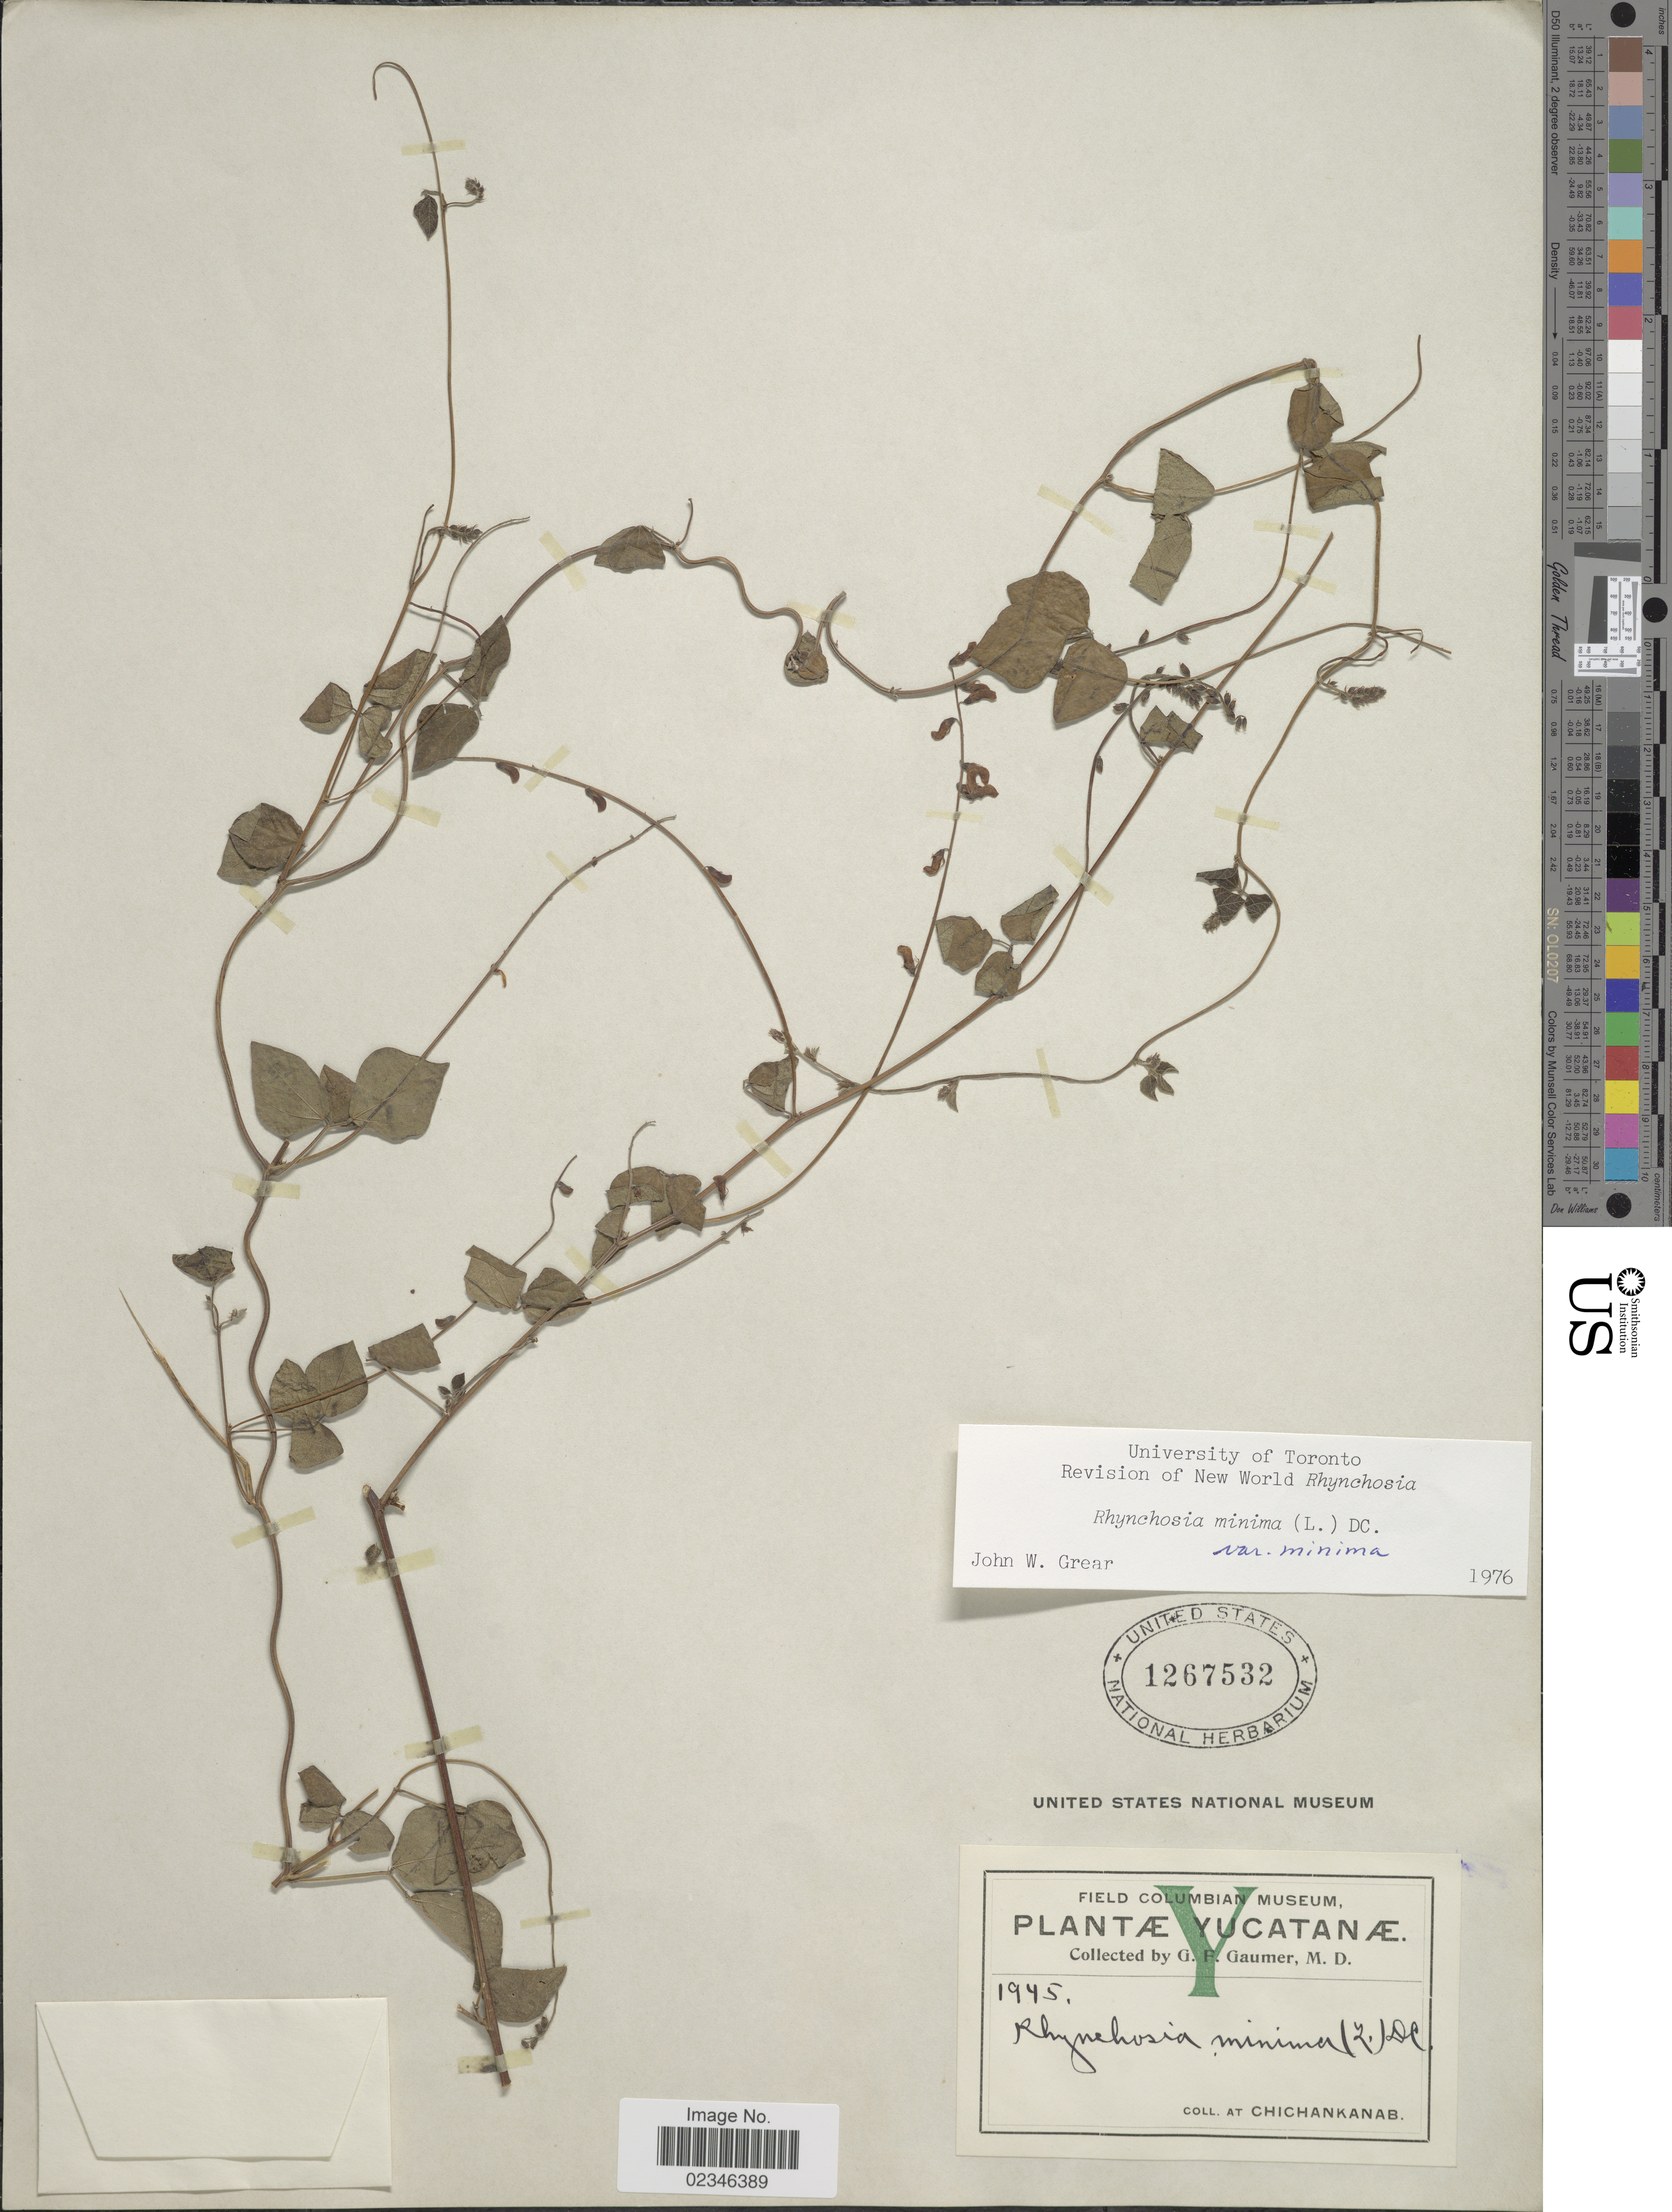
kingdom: Plantae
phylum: Tracheophyta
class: Magnoliopsida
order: Fabales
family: Fabaceae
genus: Rhynchosia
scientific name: Rhynchosia minima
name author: (L.) DC.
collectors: G. F. Gaumer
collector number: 1945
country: Mexico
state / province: Yucatán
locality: Yucatanae. At Chichankanab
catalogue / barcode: US 1267532